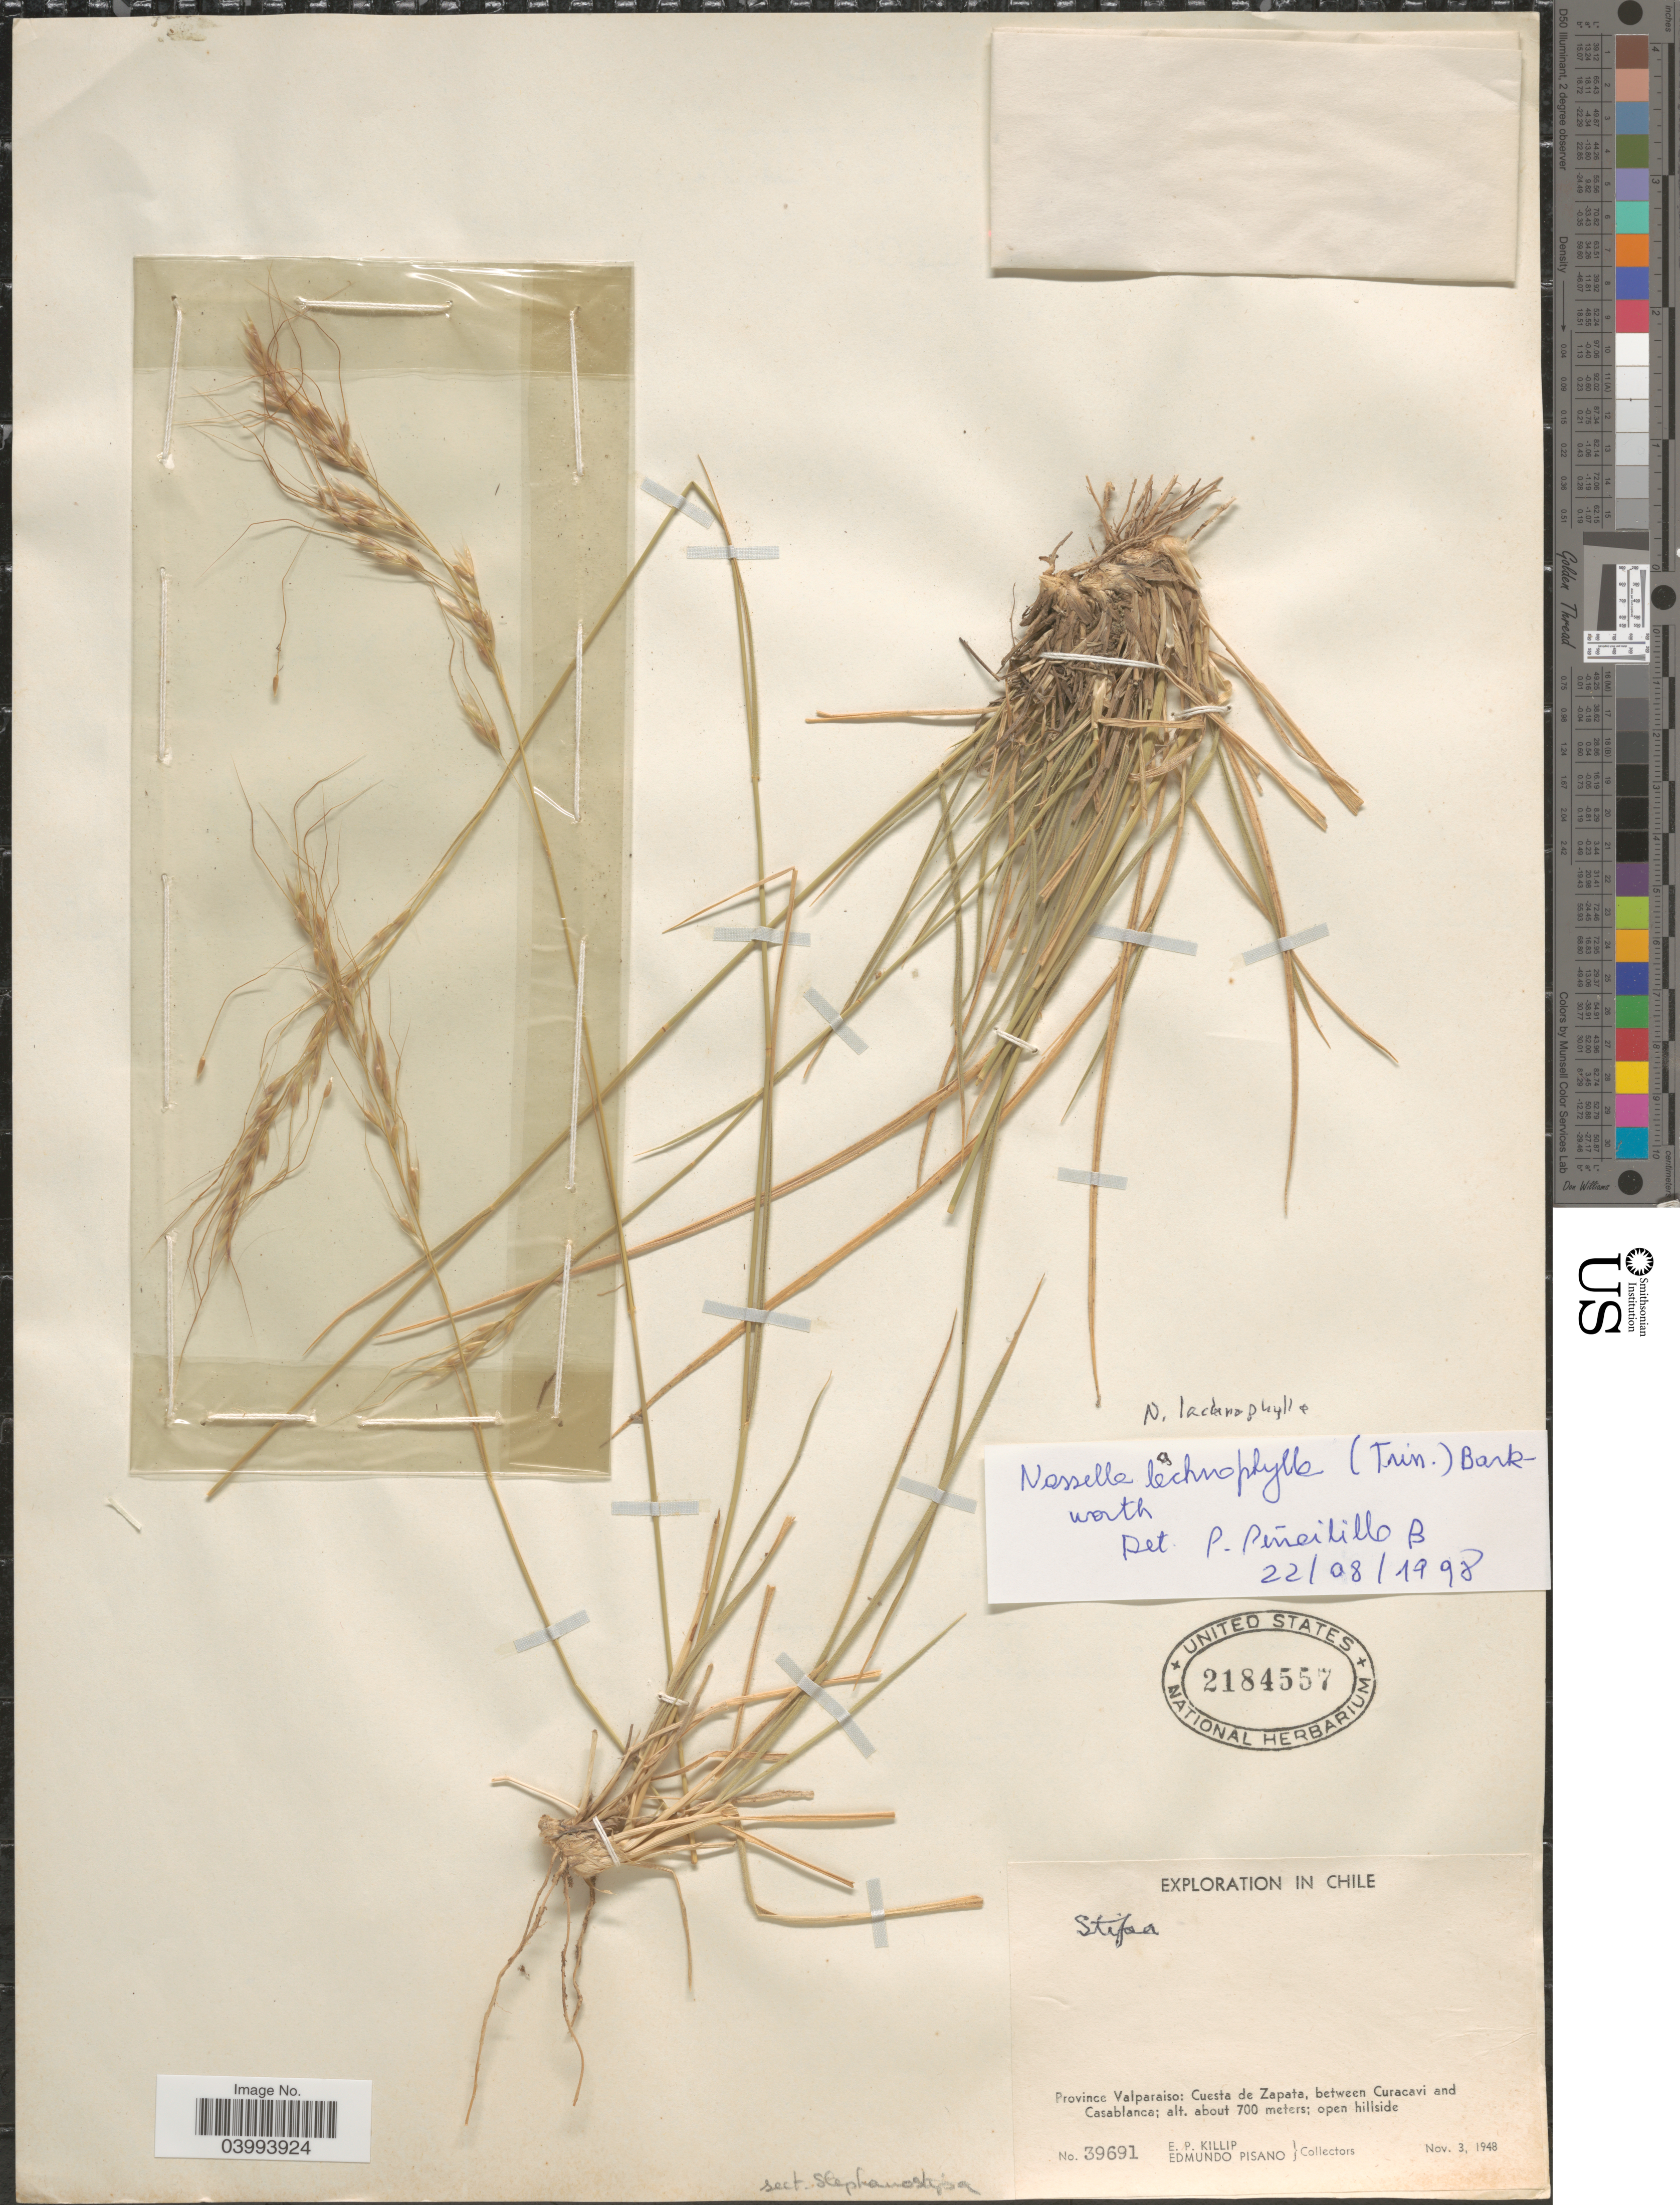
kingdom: Plantae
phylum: Tracheophyta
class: Liliopsida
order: Poales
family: Poaceae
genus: Nassella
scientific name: Nassella lachnophylla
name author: (Trin.) Barkworth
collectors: E. P. Killip & E. Pisano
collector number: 39691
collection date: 1948-11-03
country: Chile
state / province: Valparaíso (V)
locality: Cuesta de Zapata, between Curacavi and Casablanca.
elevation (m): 700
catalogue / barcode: US 2184557